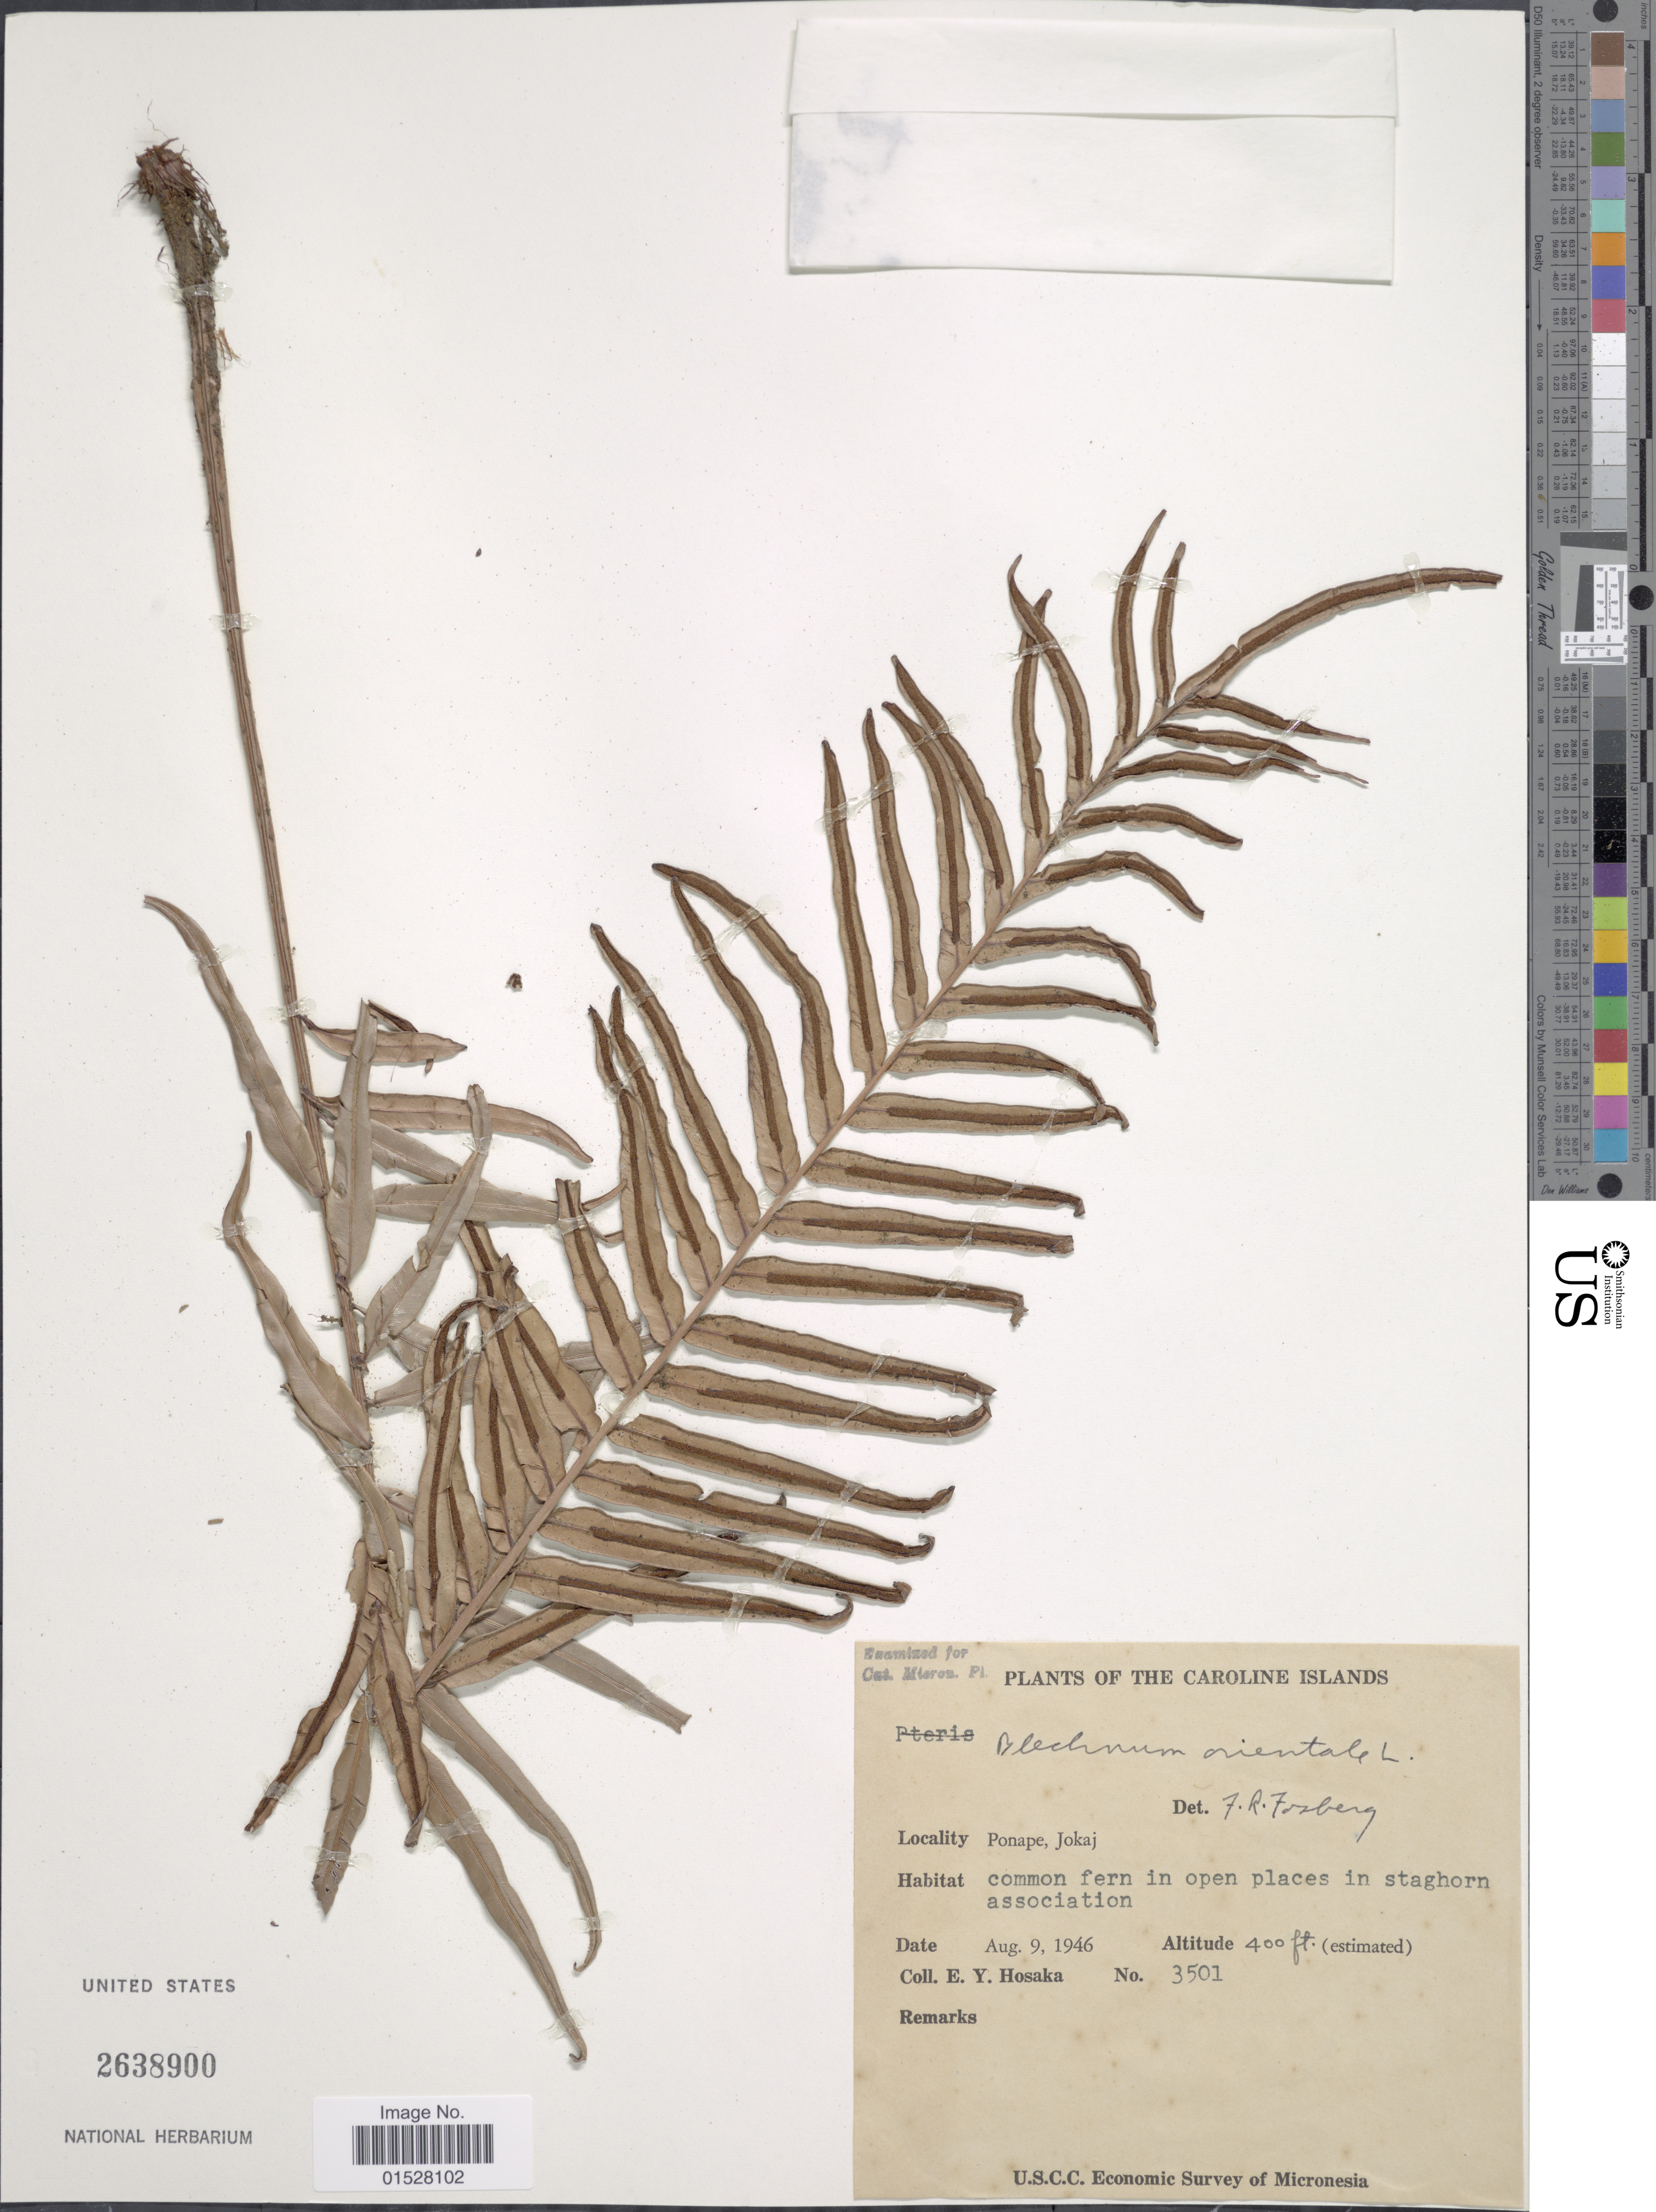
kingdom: Plantae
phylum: Tracheophyta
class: Polypodiopsida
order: Polypodiales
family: Blechnaceae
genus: Blechnum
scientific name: Blechnum orientale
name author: L.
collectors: E. Y. Hosaka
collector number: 3501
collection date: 1946-08-09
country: Micronesia, Federated States of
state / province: Pohnpei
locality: Caroline Islands, Ponape, Jokaj.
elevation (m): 122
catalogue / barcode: US 2638900